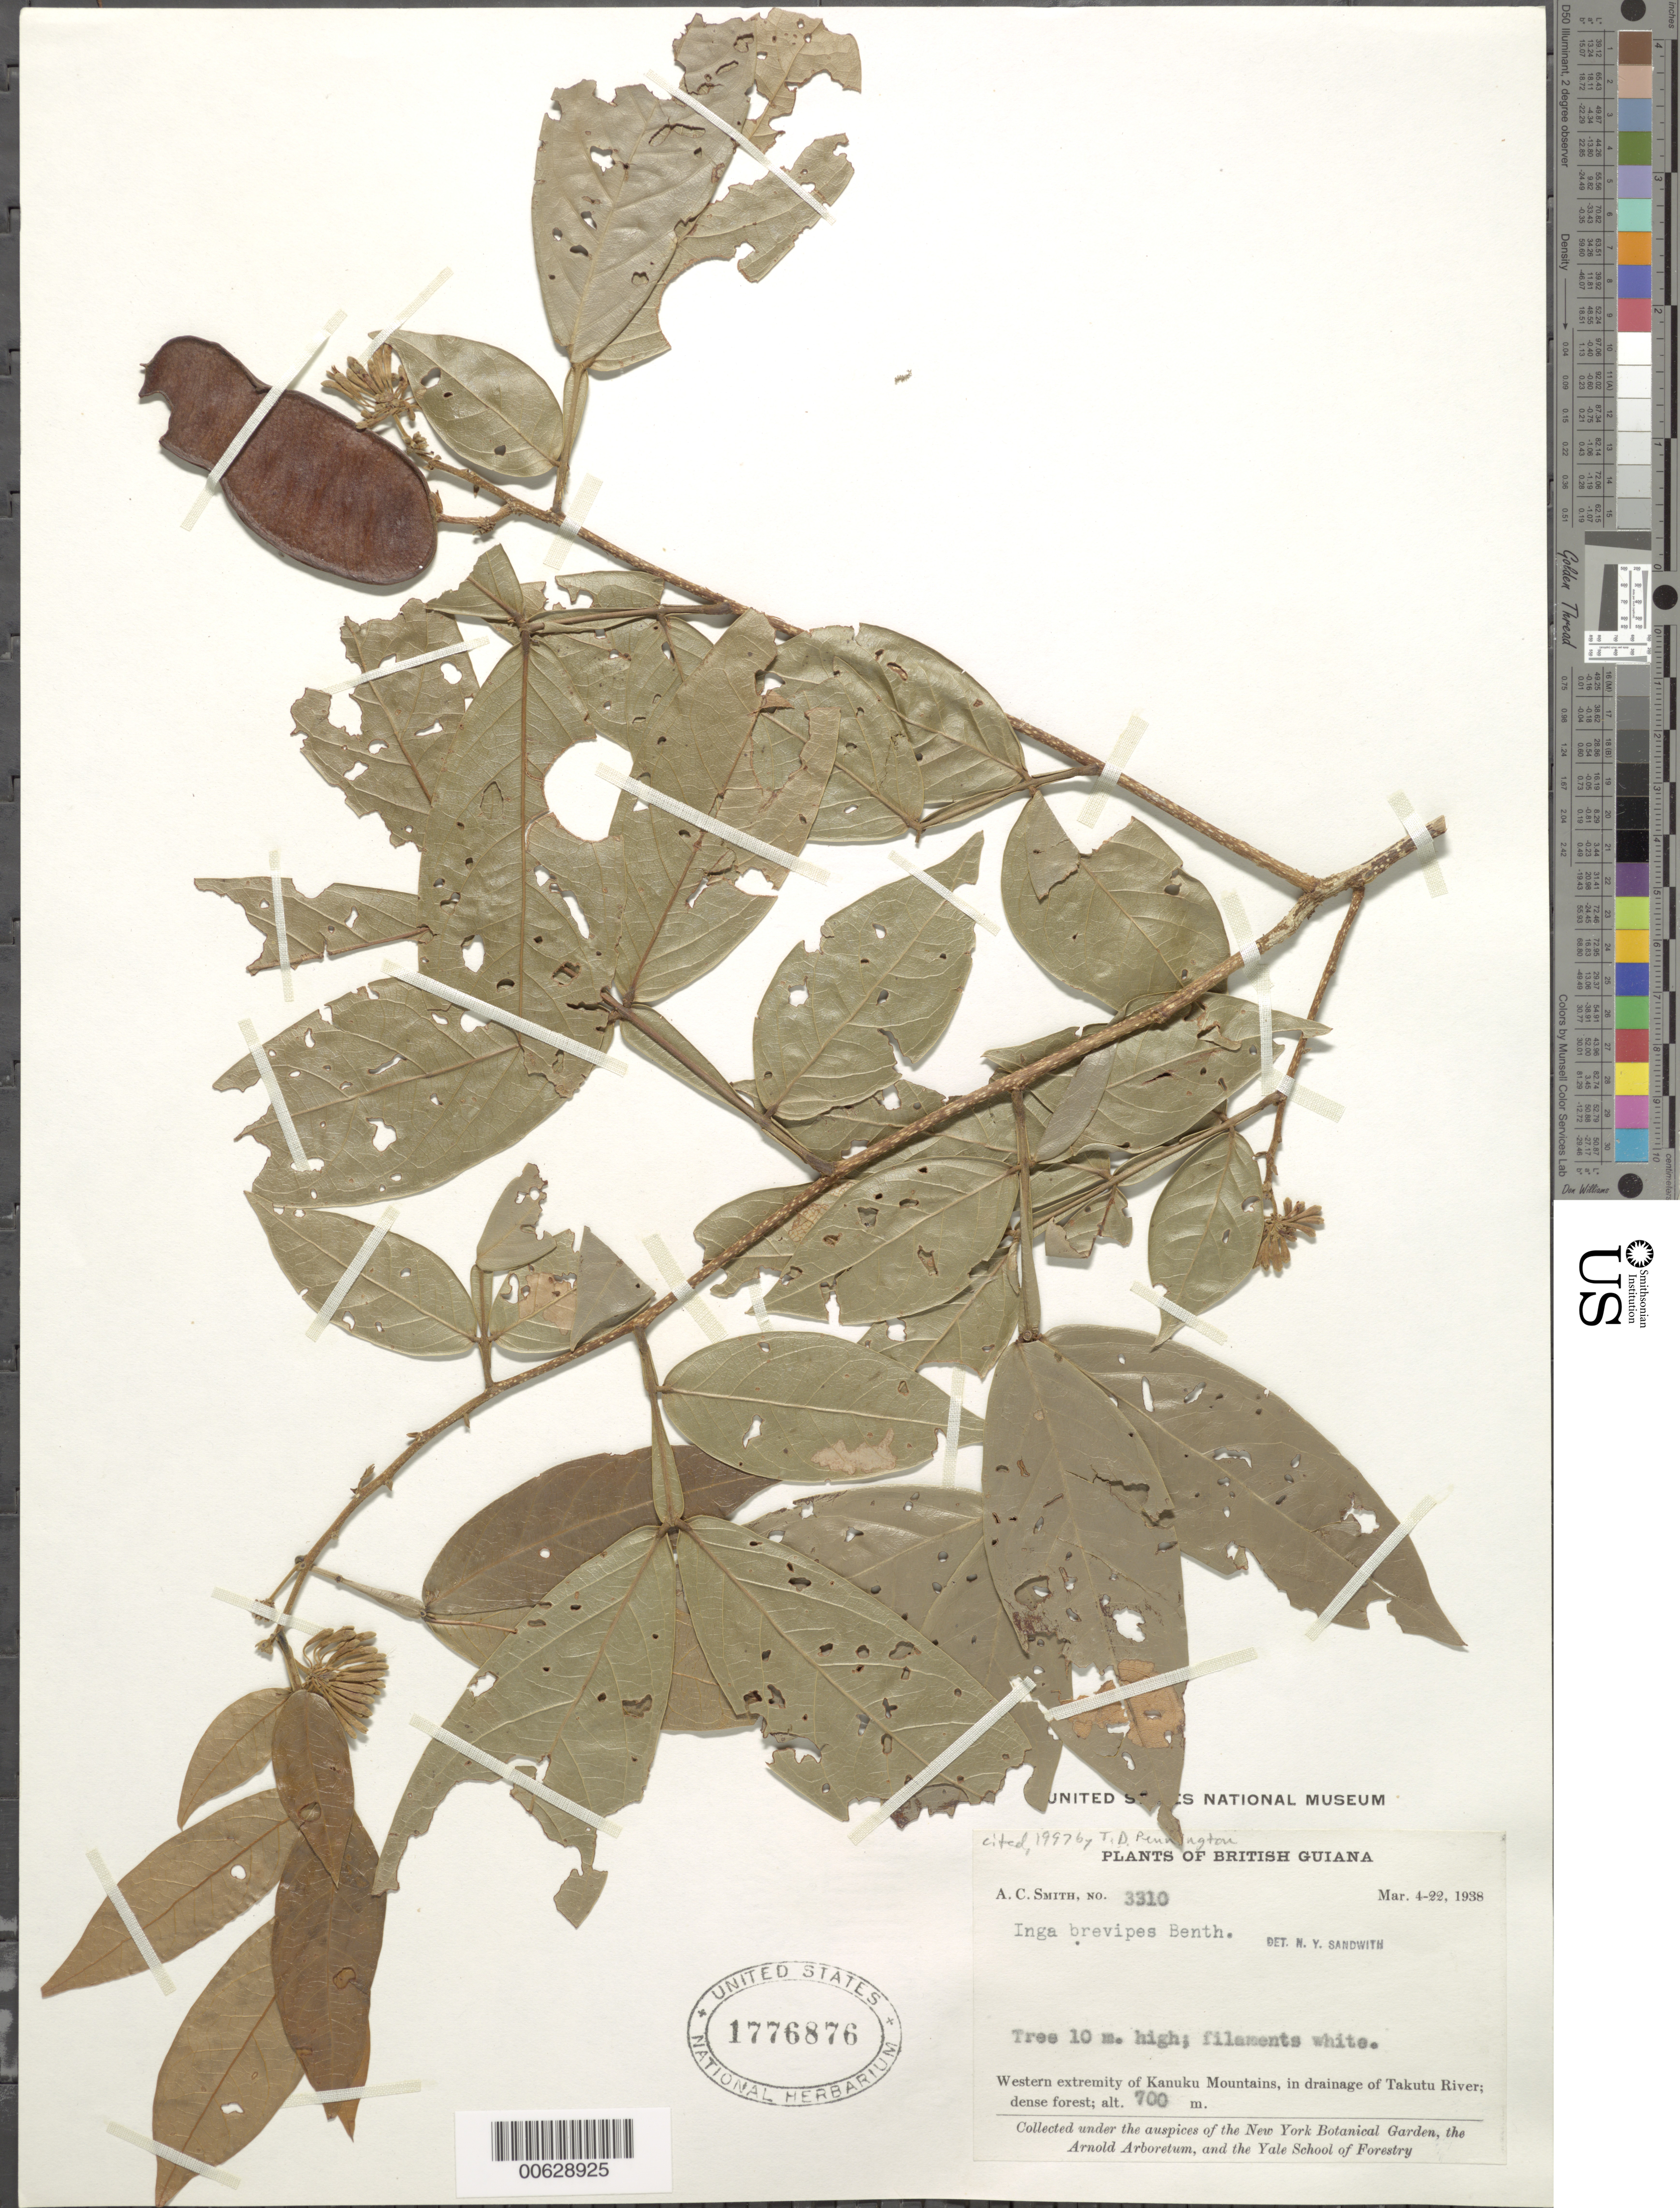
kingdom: Plantae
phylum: Tracheophyta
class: Magnoliopsida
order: Fabales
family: Fabaceae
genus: Inga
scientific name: Inga brevipes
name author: Benth.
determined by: Sandwith, N. Y.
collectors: A. C. Smith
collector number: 3310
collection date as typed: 4-Mar-38 to 22-Mar-38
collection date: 1938-03-04/1938-03-22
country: Guyana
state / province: U. Takutu-U. Essequibo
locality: Kanuku Mts., drainage of Takutu R., western extremity of Kanuku Mountains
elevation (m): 700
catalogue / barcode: US 1776876